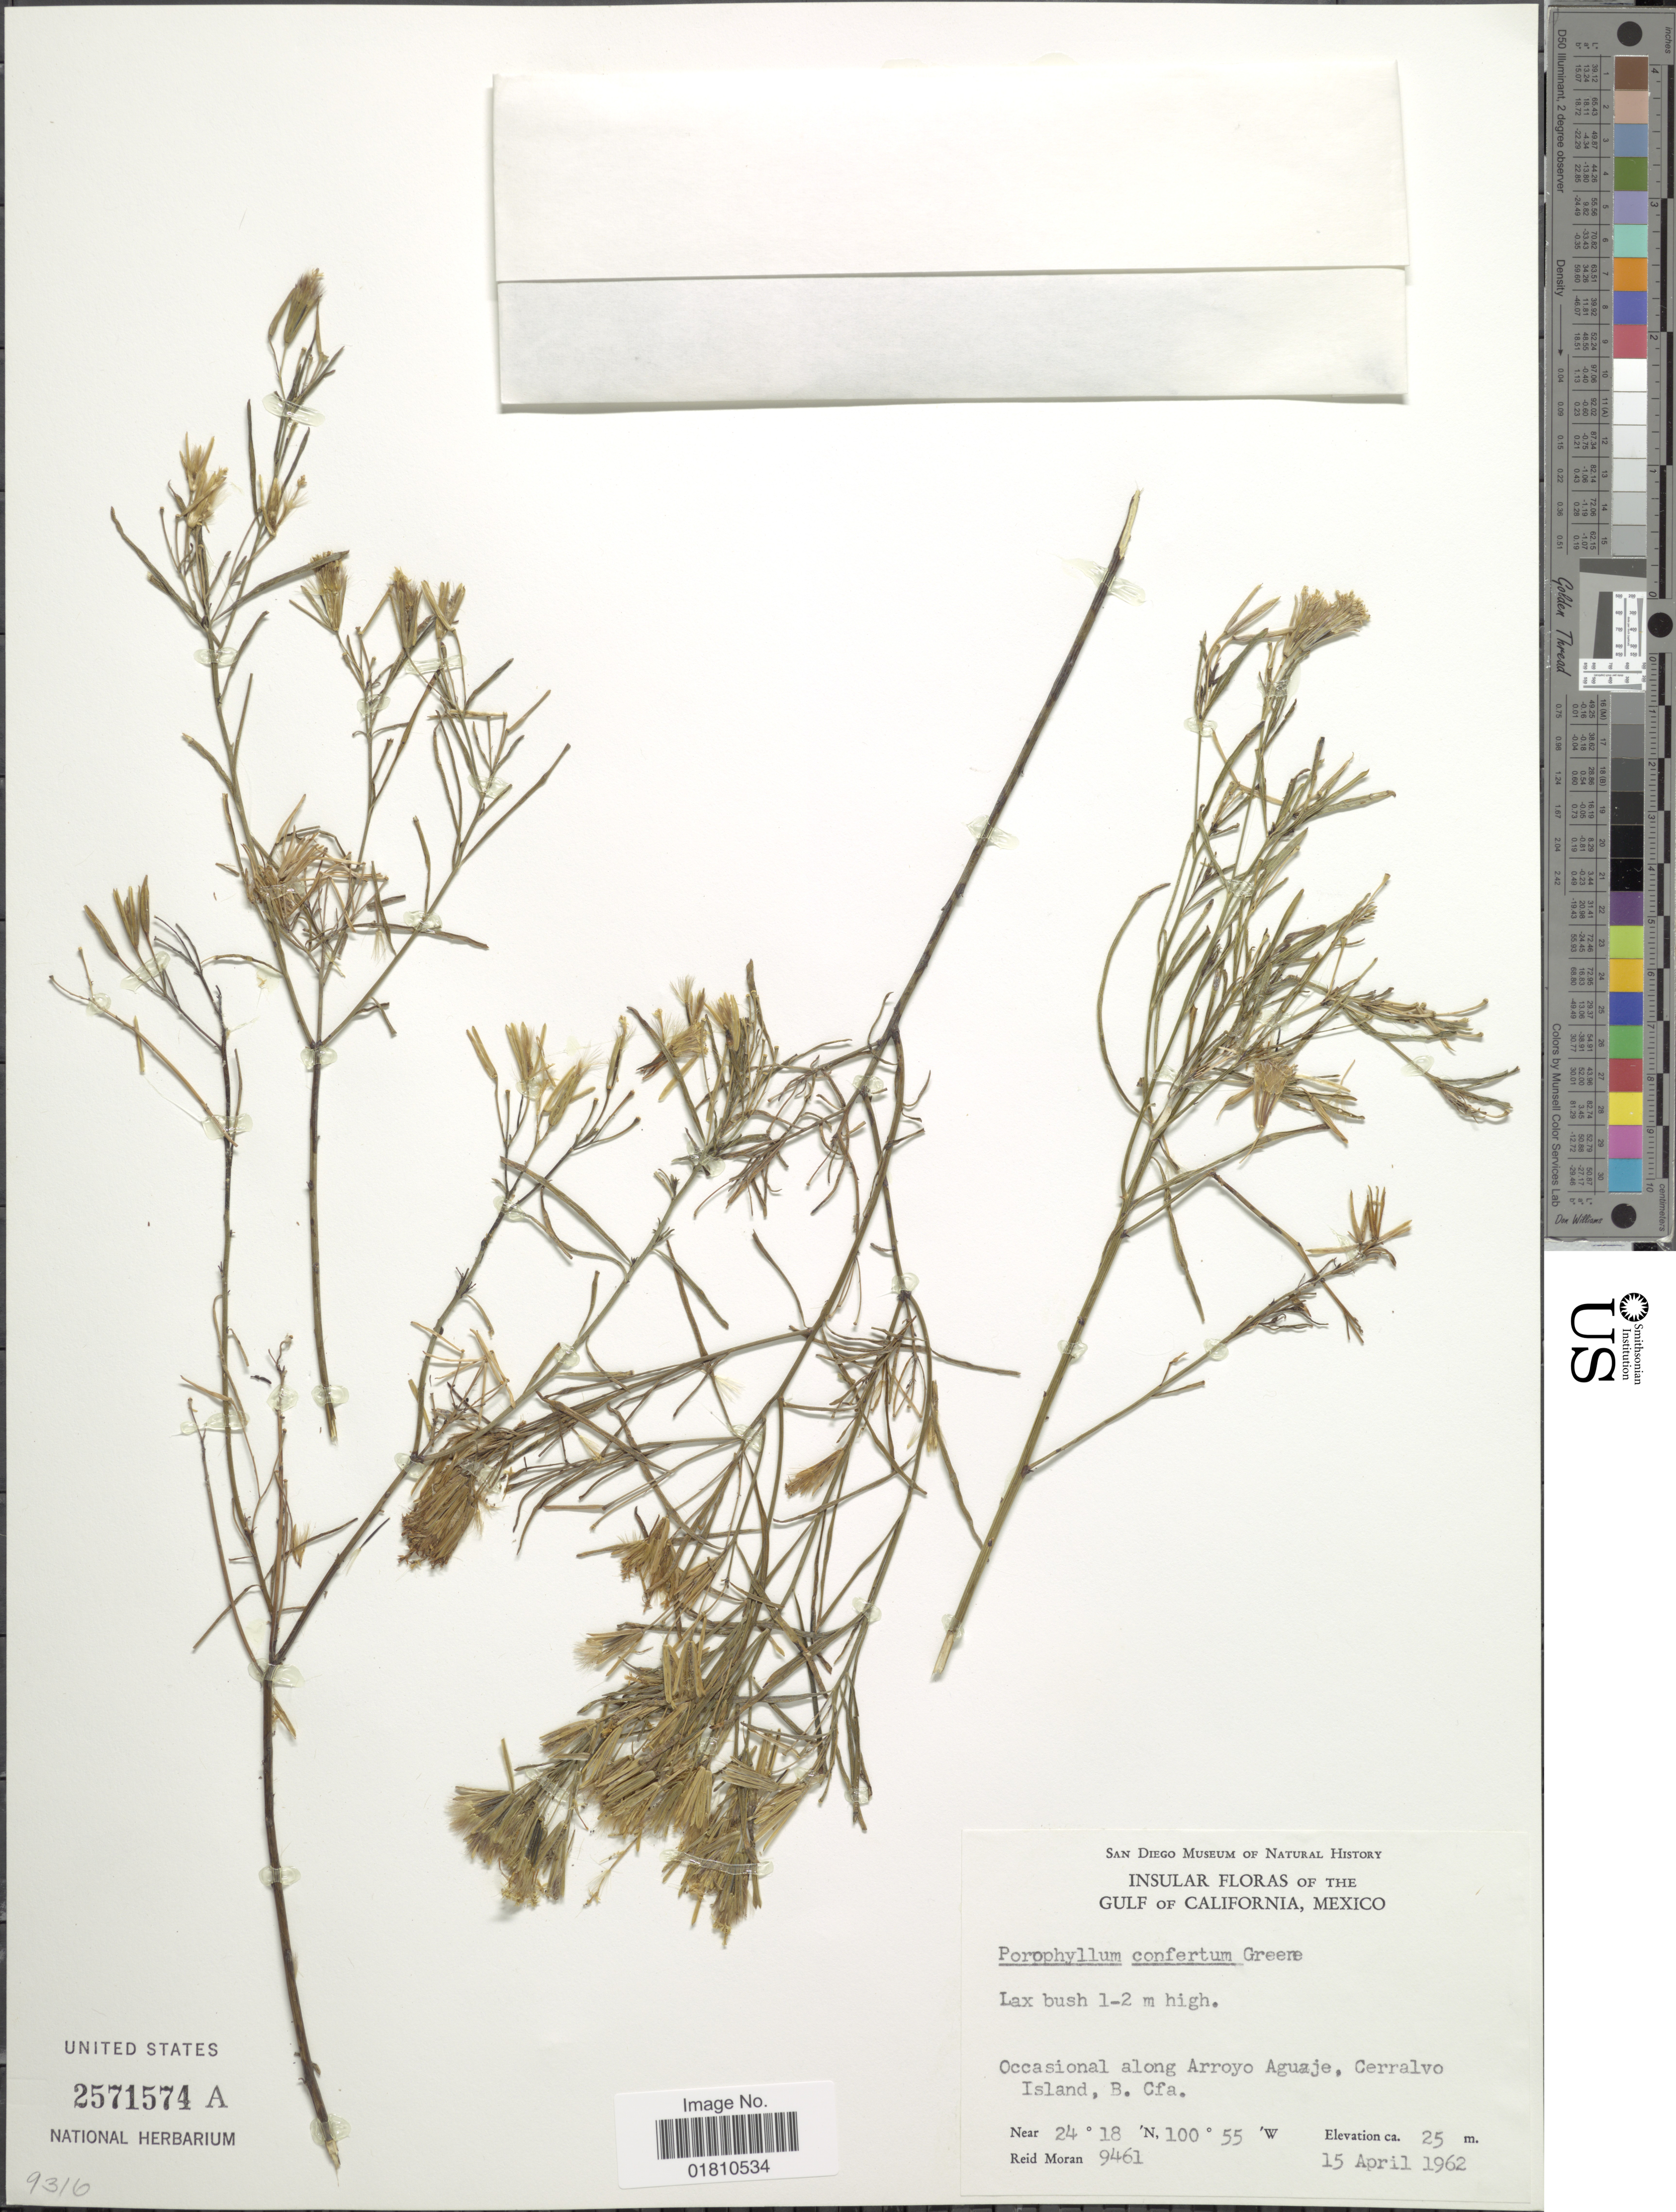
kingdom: Plantae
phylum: Tracheophyta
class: Magnoliopsida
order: Asterales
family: Asteraceae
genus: Porophyllum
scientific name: Porophyllum confertum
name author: Greene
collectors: R. V. Moran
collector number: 9461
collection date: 1962-04-15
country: Mexico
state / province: Baja California Sur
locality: Gulf of California, occasional along Arroyo Aguaje, Cerralvo Island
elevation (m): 25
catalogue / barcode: US 2571574A